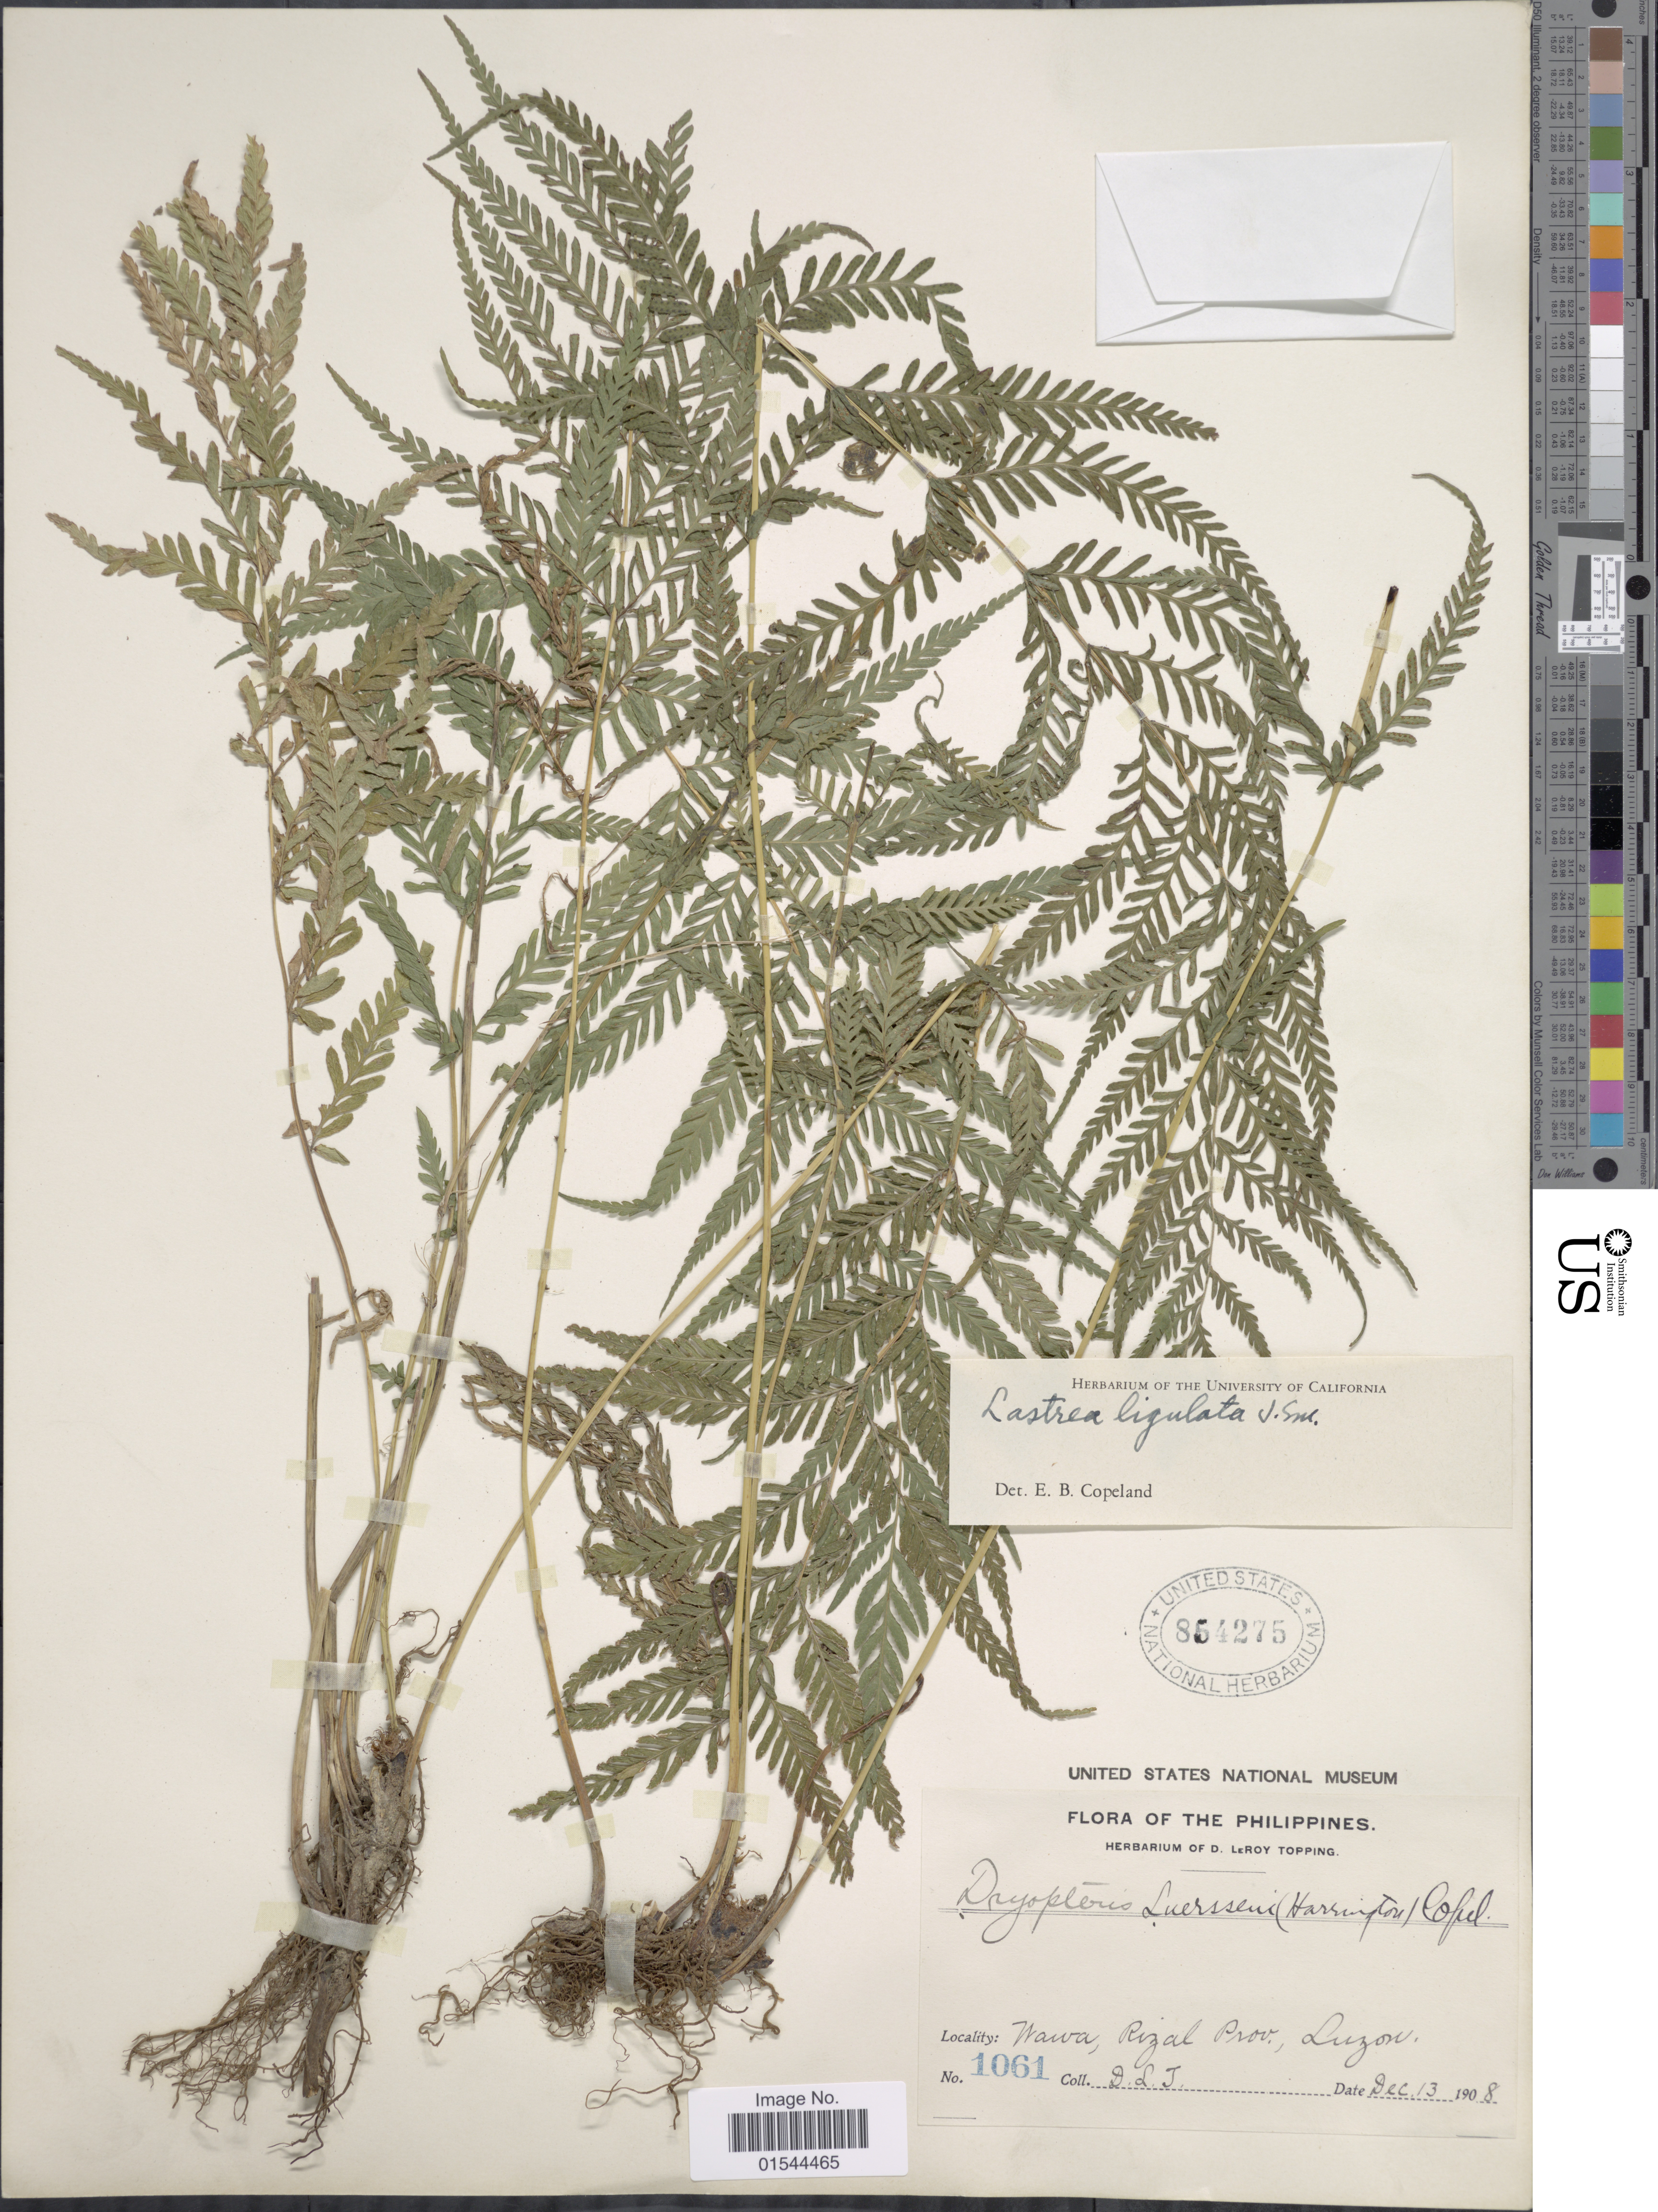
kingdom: Plantae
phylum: Tracheophyta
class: Polypodiopsida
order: Polypodiales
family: Thelypteridaceae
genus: Pneumatopteris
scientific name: Pneumatopteris ligulata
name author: (C. Presl) Holttum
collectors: D. L. Topping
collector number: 1061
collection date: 1908-12-13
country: Philippines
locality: Wawa, Rizal Prov., Luzon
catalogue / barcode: US 854275